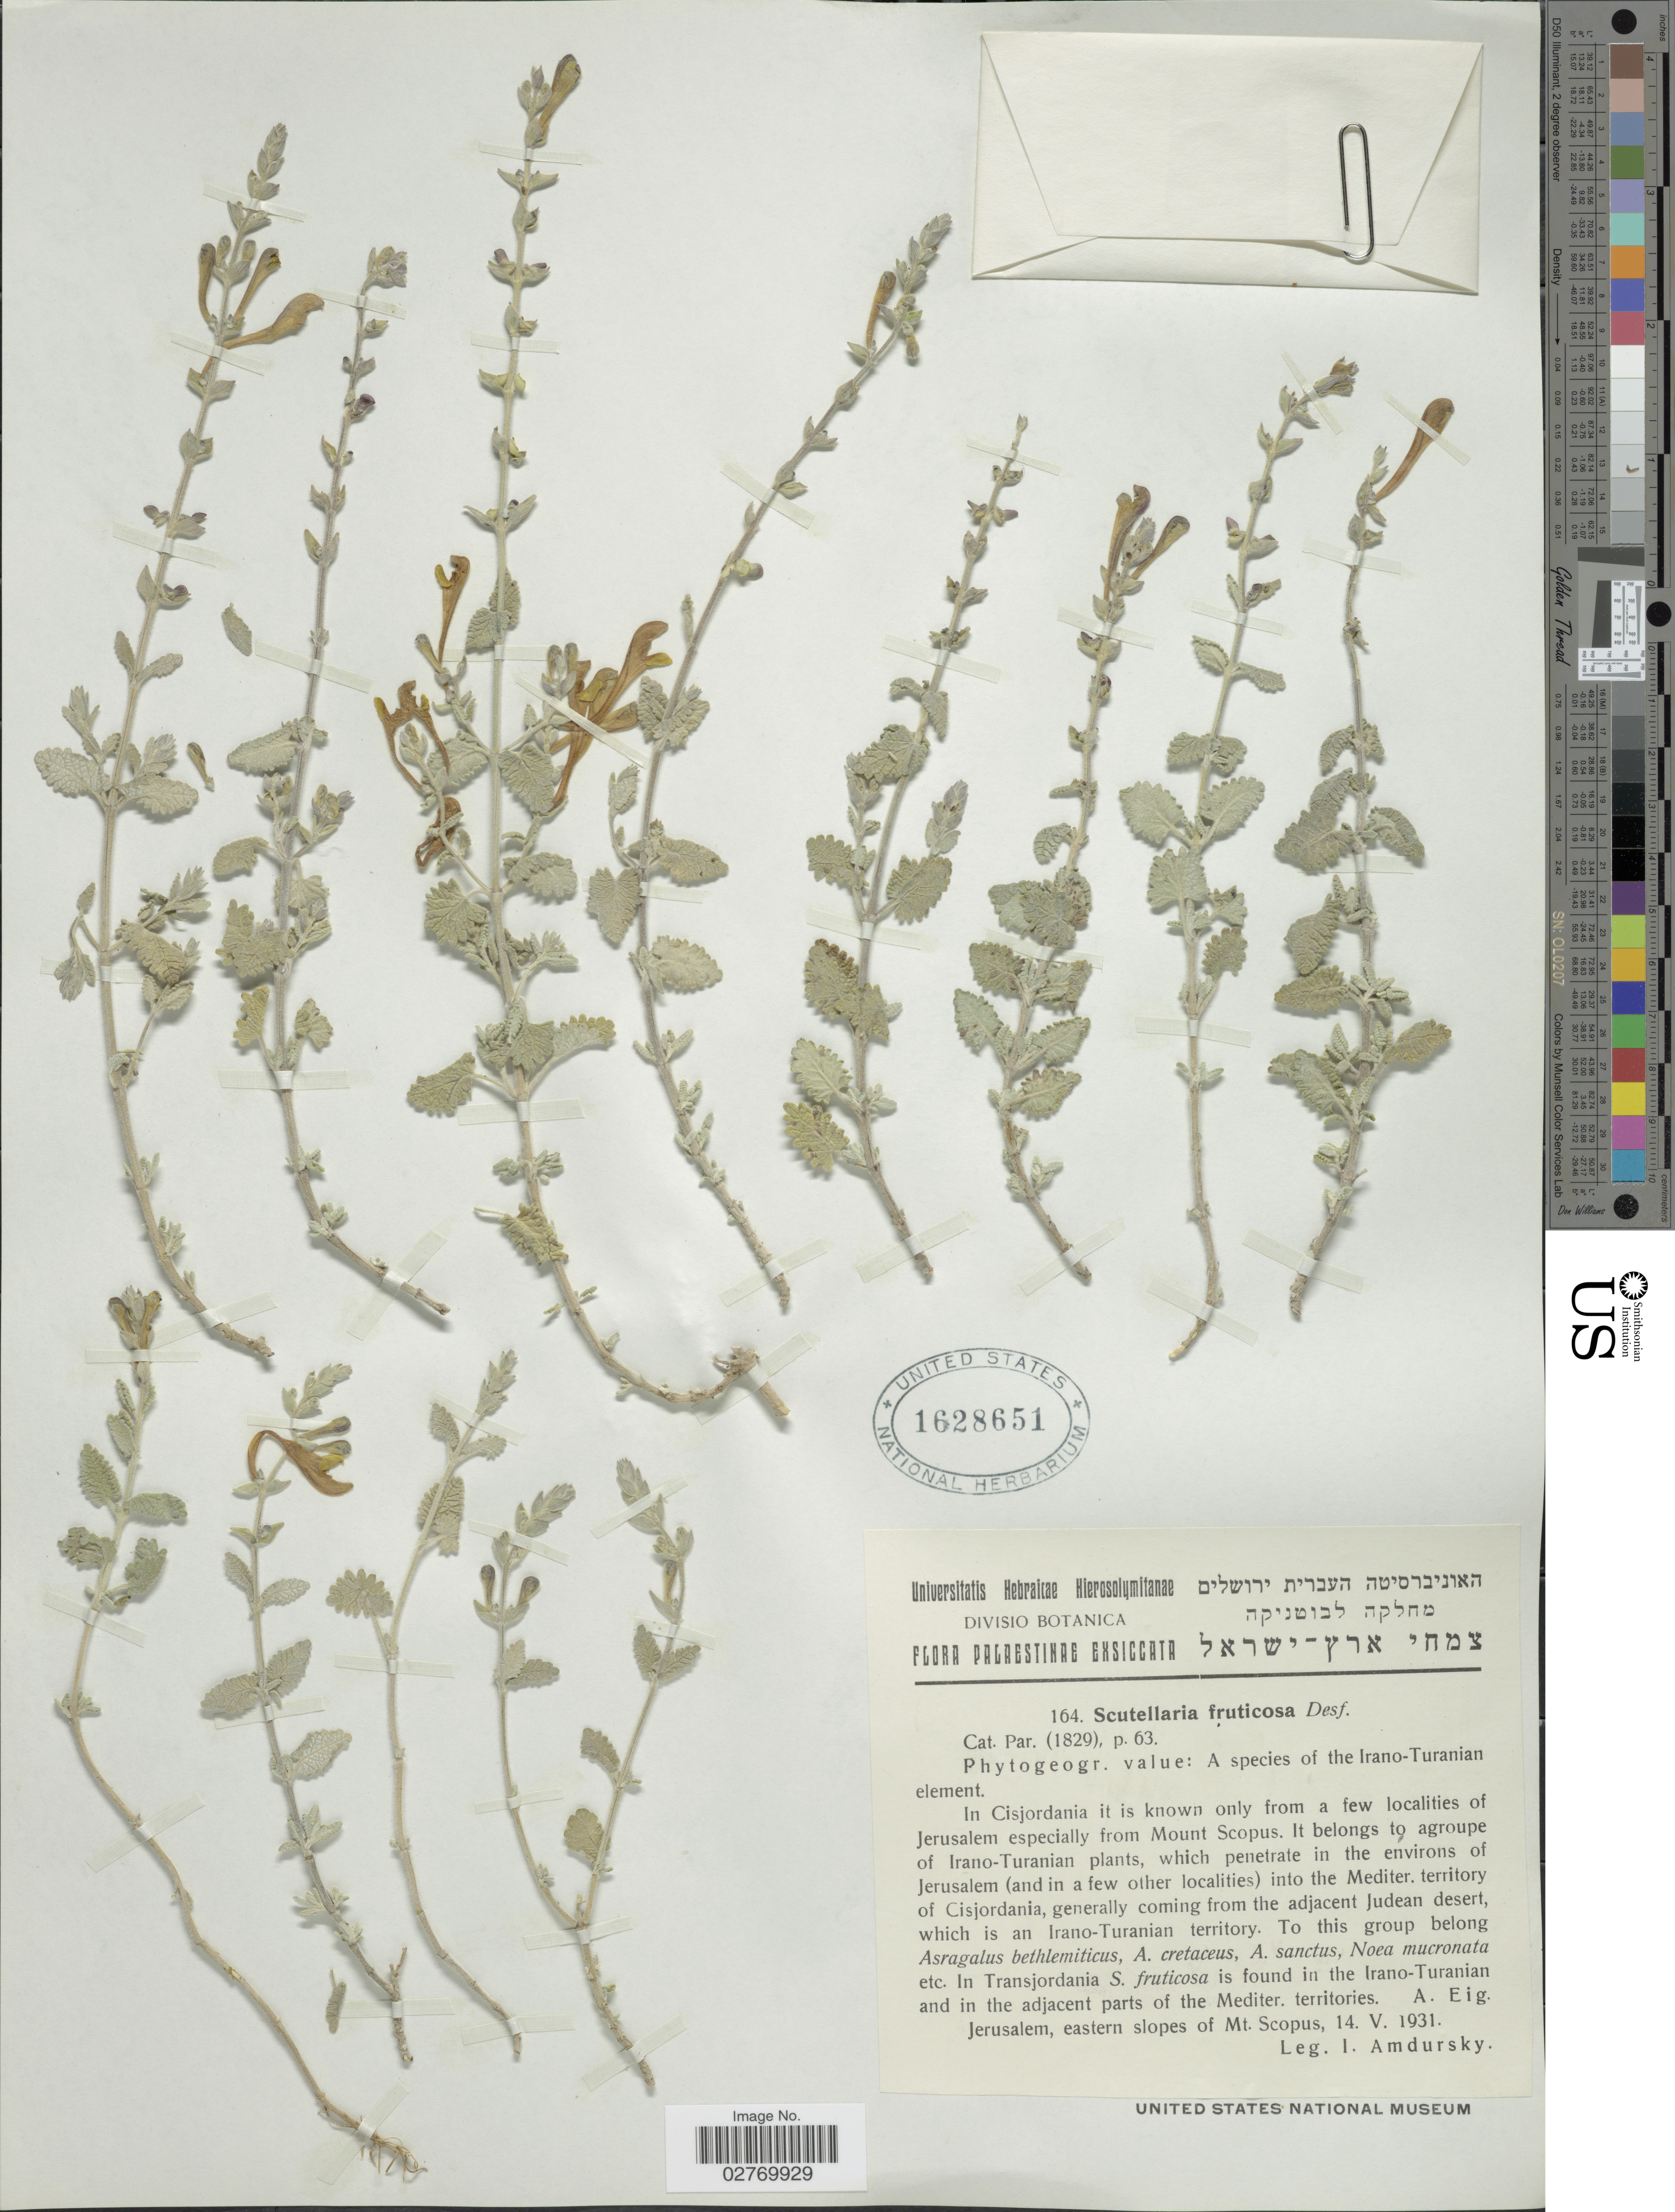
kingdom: Plantae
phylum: Tracheophyta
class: Magnoliopsida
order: Lamiales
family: Lamiaceae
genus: Scutellaria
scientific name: Scutellaria fruticosa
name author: P. Willemet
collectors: I. Amdursky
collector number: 164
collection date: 1931-05-14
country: Israel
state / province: Jerusalem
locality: Palaestinae. A. Eig. Jerusalem, eastern slopes of Mt. Scopus.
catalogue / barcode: US 1628651